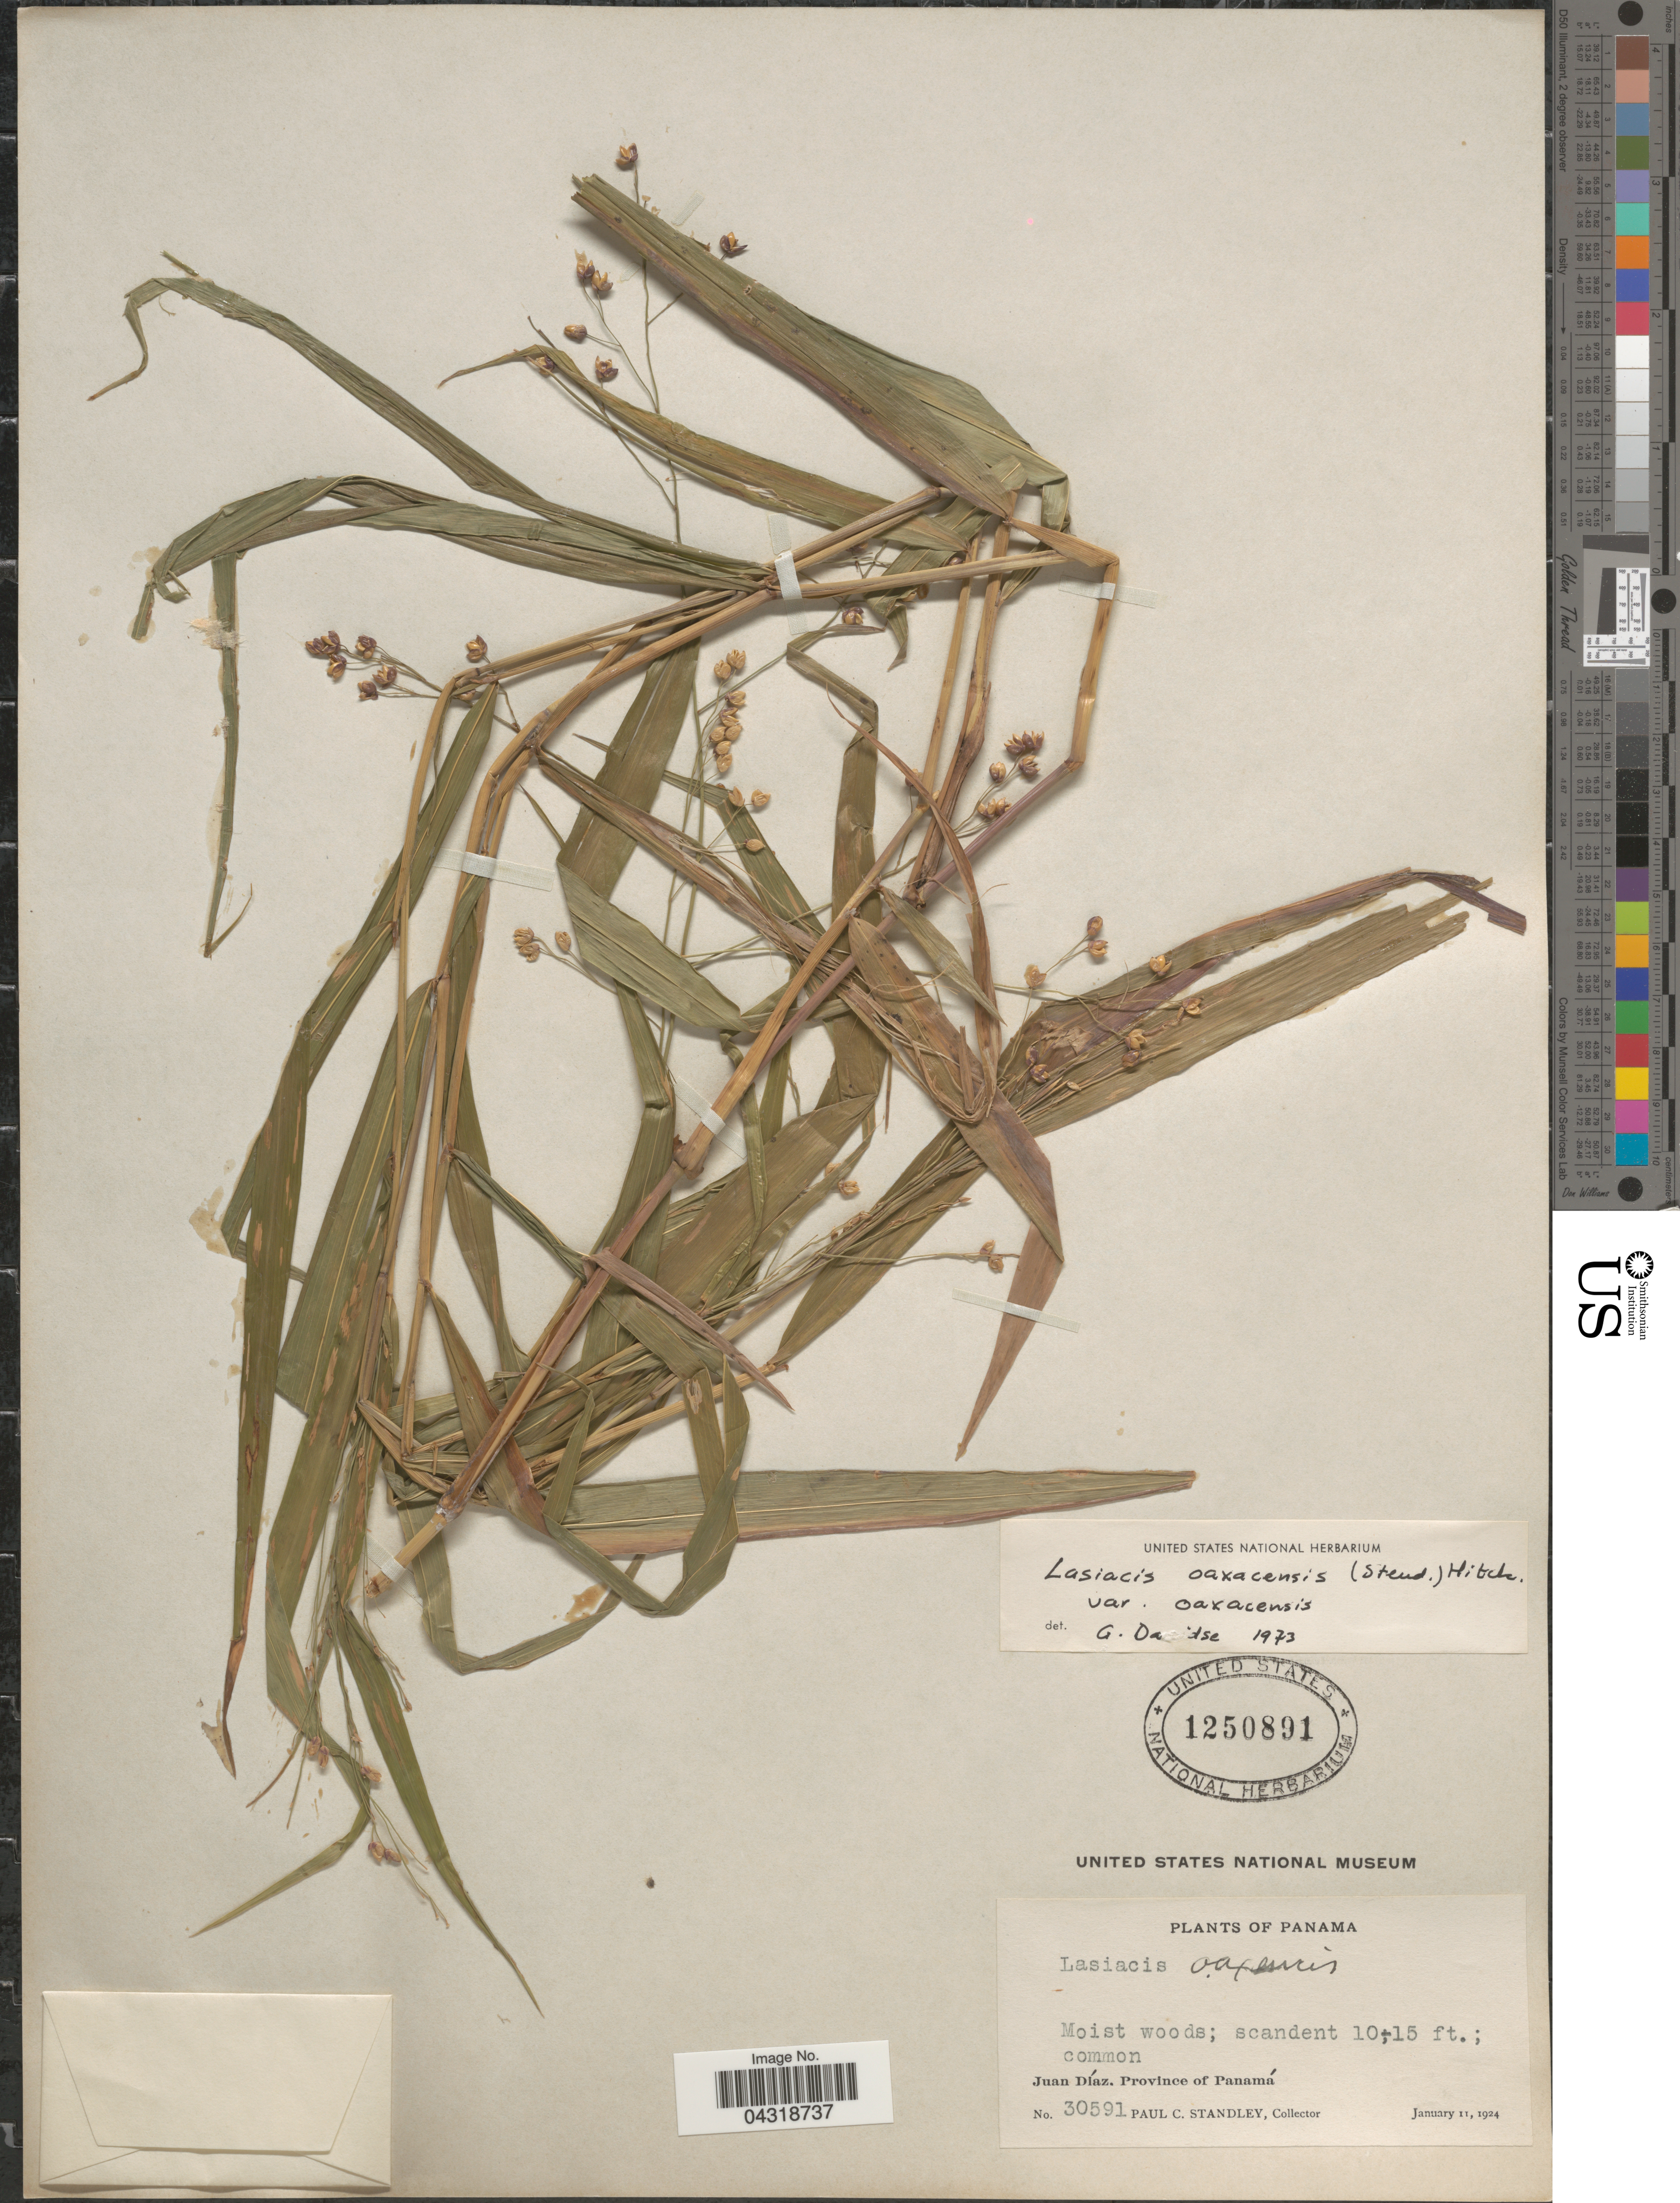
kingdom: Plantae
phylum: Tracheophyta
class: Liliopsida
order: Poales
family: Poaceae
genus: Lasiacis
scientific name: Lasiacis oaxacensis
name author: (Steud.) Hitchc.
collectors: P. C. Standley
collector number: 30591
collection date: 1924-01-11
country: Panama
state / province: Panamá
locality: Juan Díaz.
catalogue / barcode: US 1250891